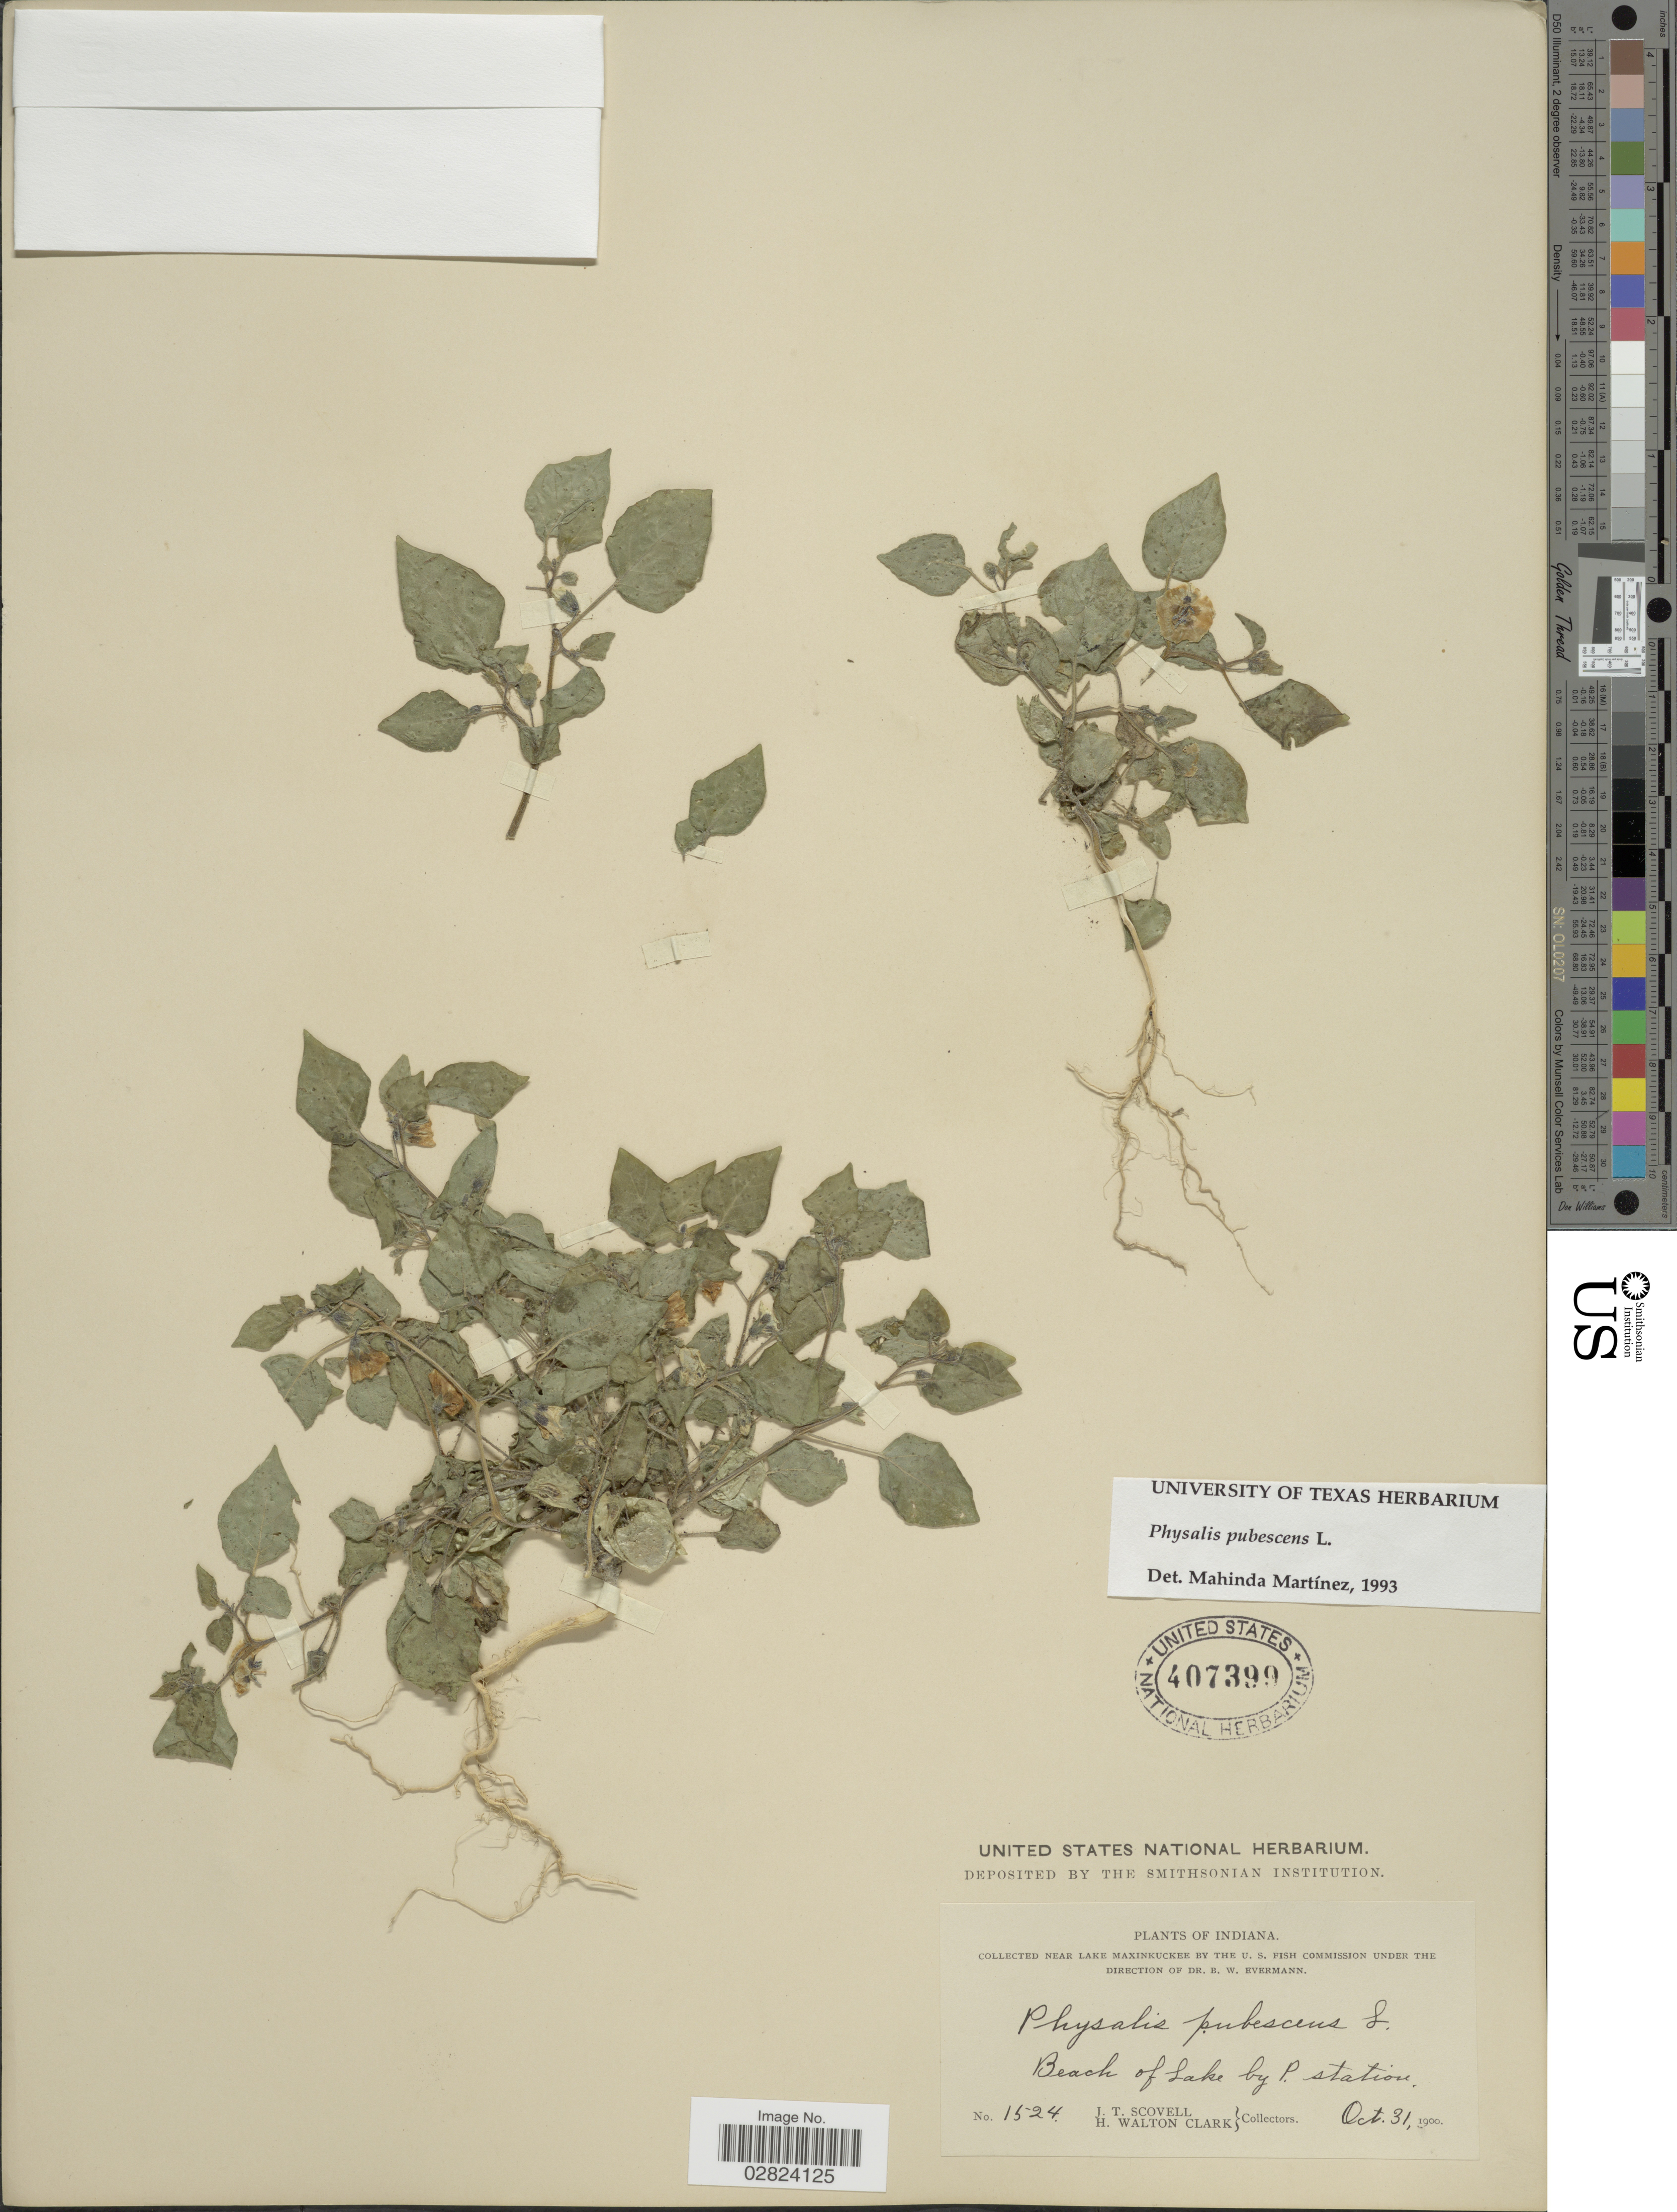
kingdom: Plantae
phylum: Tracheophyta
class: Magnoliopsida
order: Solanales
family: Solanaceae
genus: Physalis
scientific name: Physalis pubescens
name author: L.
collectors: J. T. Scovell & H. W. Clark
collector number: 1524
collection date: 1900-10-31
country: United States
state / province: Indiana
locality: Near Lake Maxinkuckee. Beach of the lake by P. station.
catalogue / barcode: US 407399